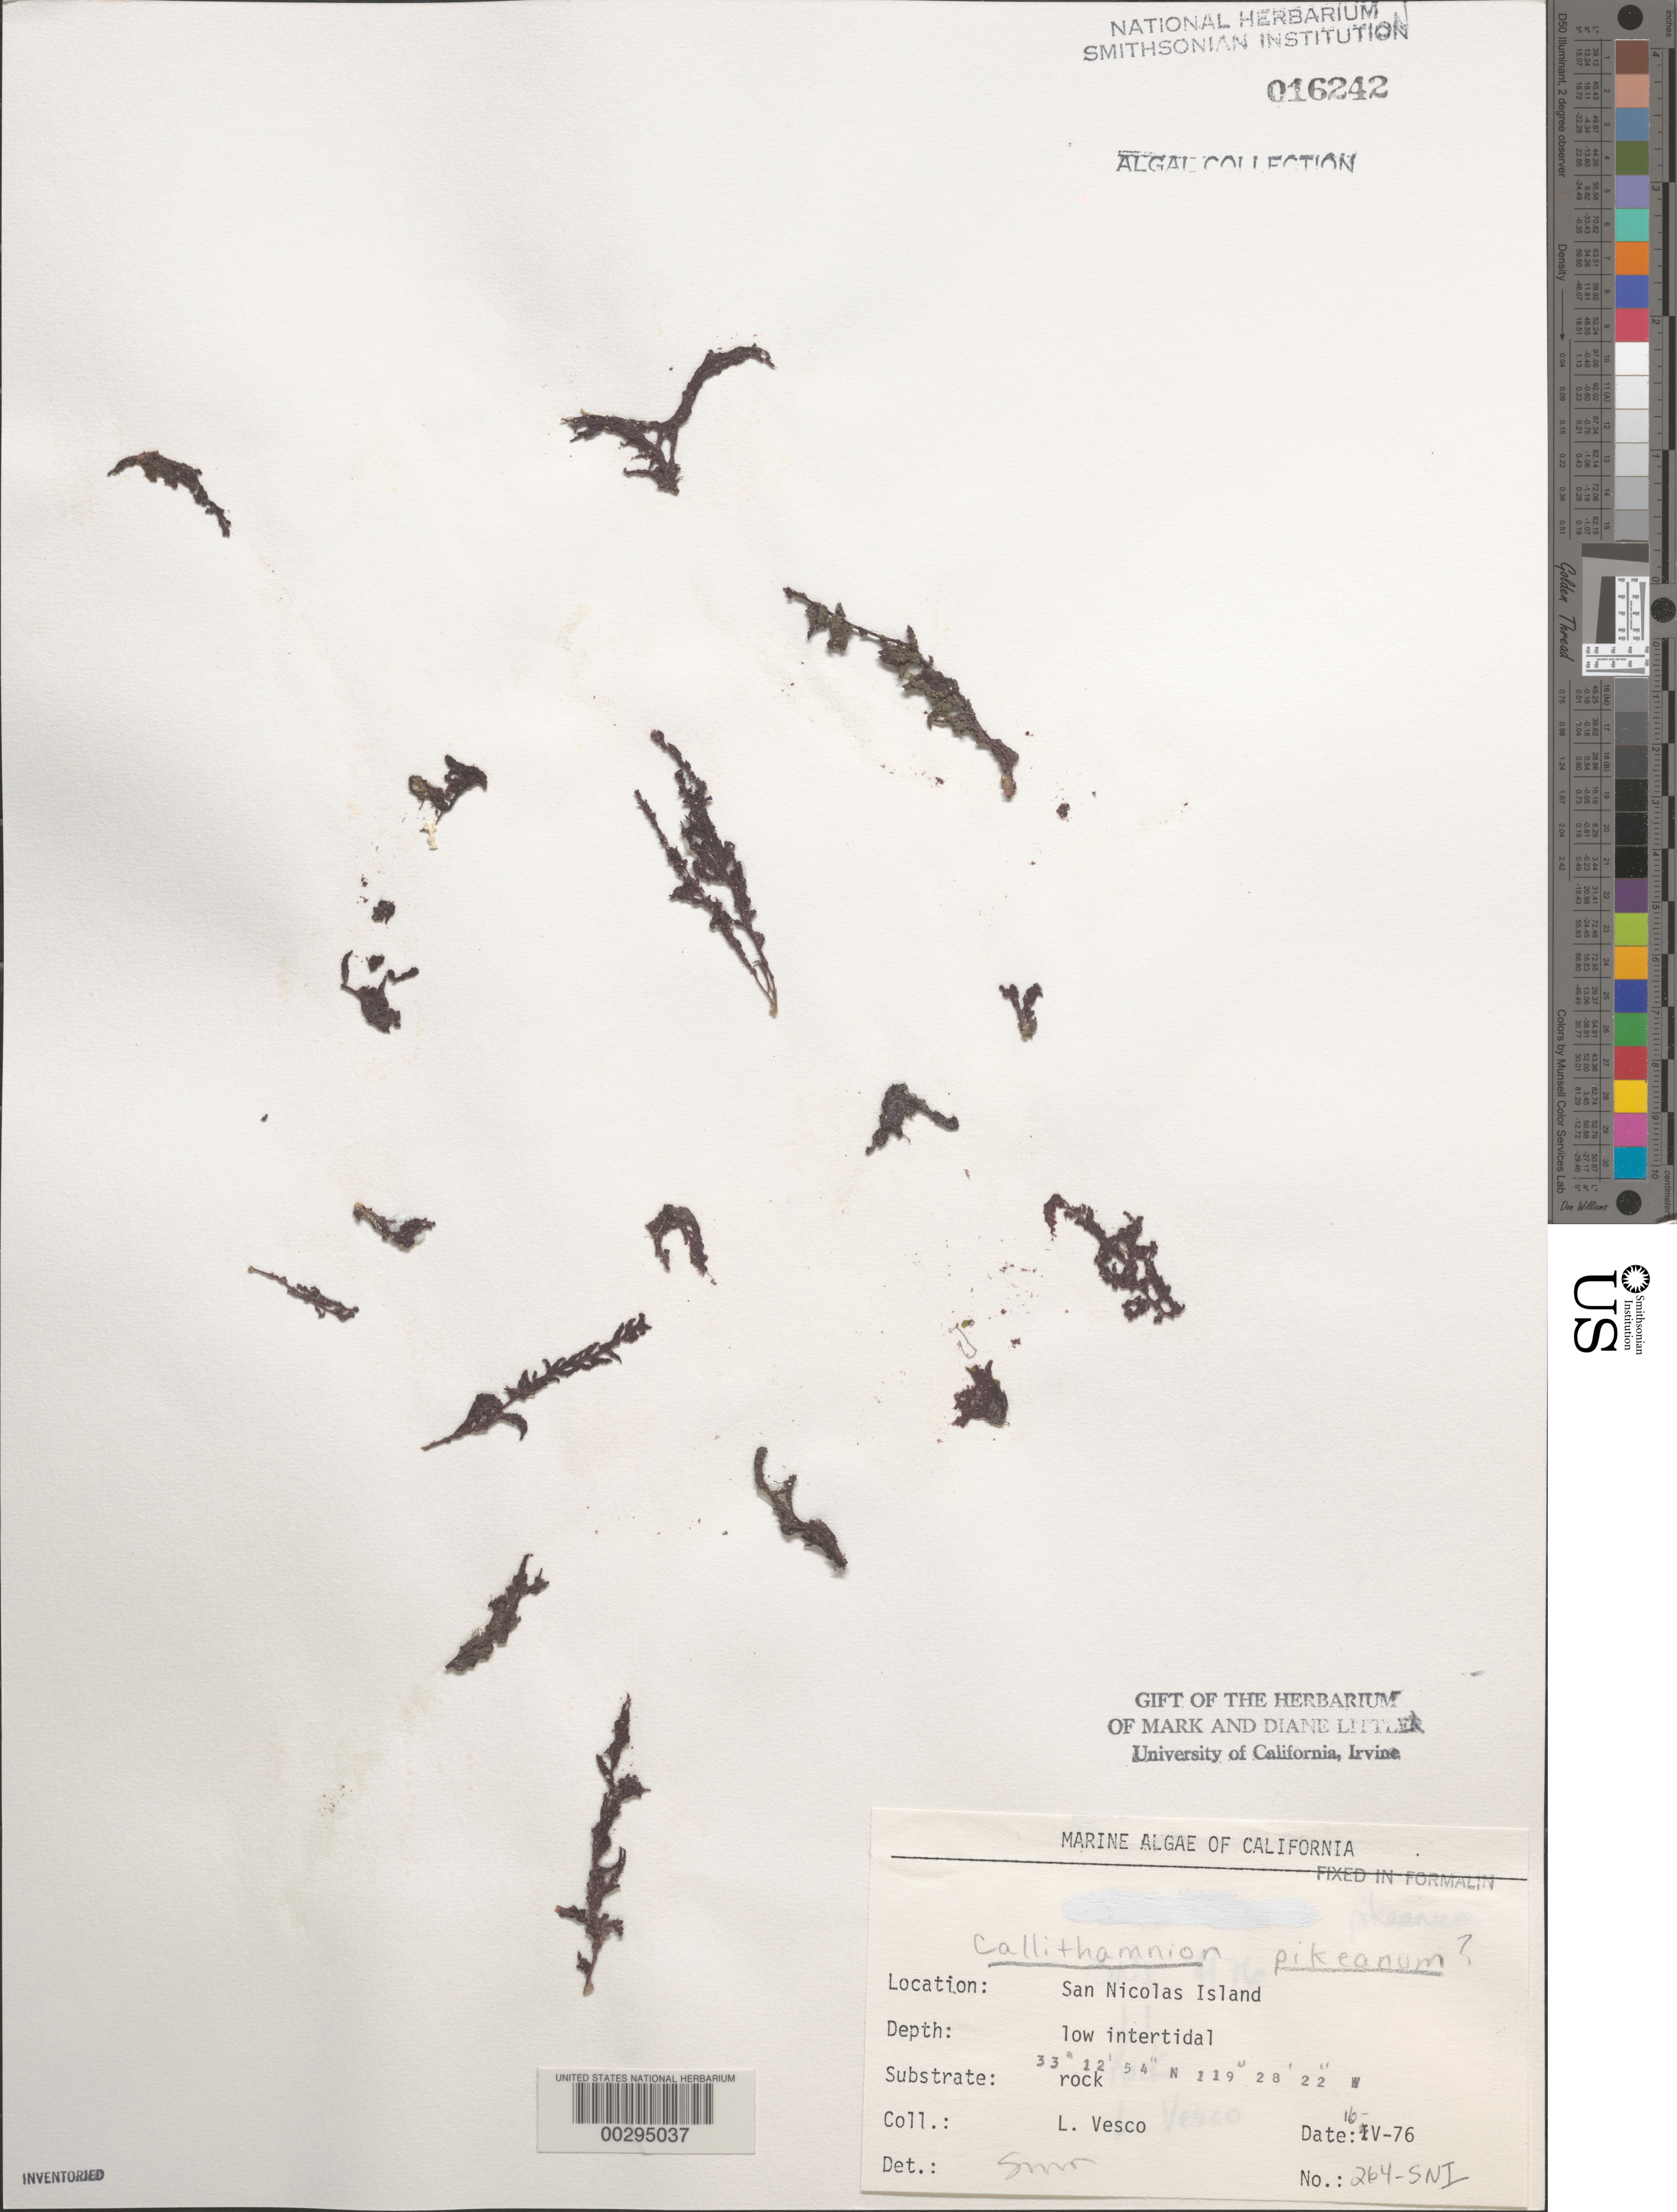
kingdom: Plantae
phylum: Rhodophyta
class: Florideophyceae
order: Ceramiales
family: Callithamniaceae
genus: Callithamnion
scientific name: Callithamnion pikeanum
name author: Harv.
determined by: Murray, S. N.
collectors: L. Vesco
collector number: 264-sni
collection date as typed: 16 May 1976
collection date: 1976-05-16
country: United States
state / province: California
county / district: Ventura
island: San Nicolas Island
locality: Dutch Harbor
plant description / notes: BLM-SOCALBIGHT Rocky Intertidal Survey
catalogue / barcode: US 16242